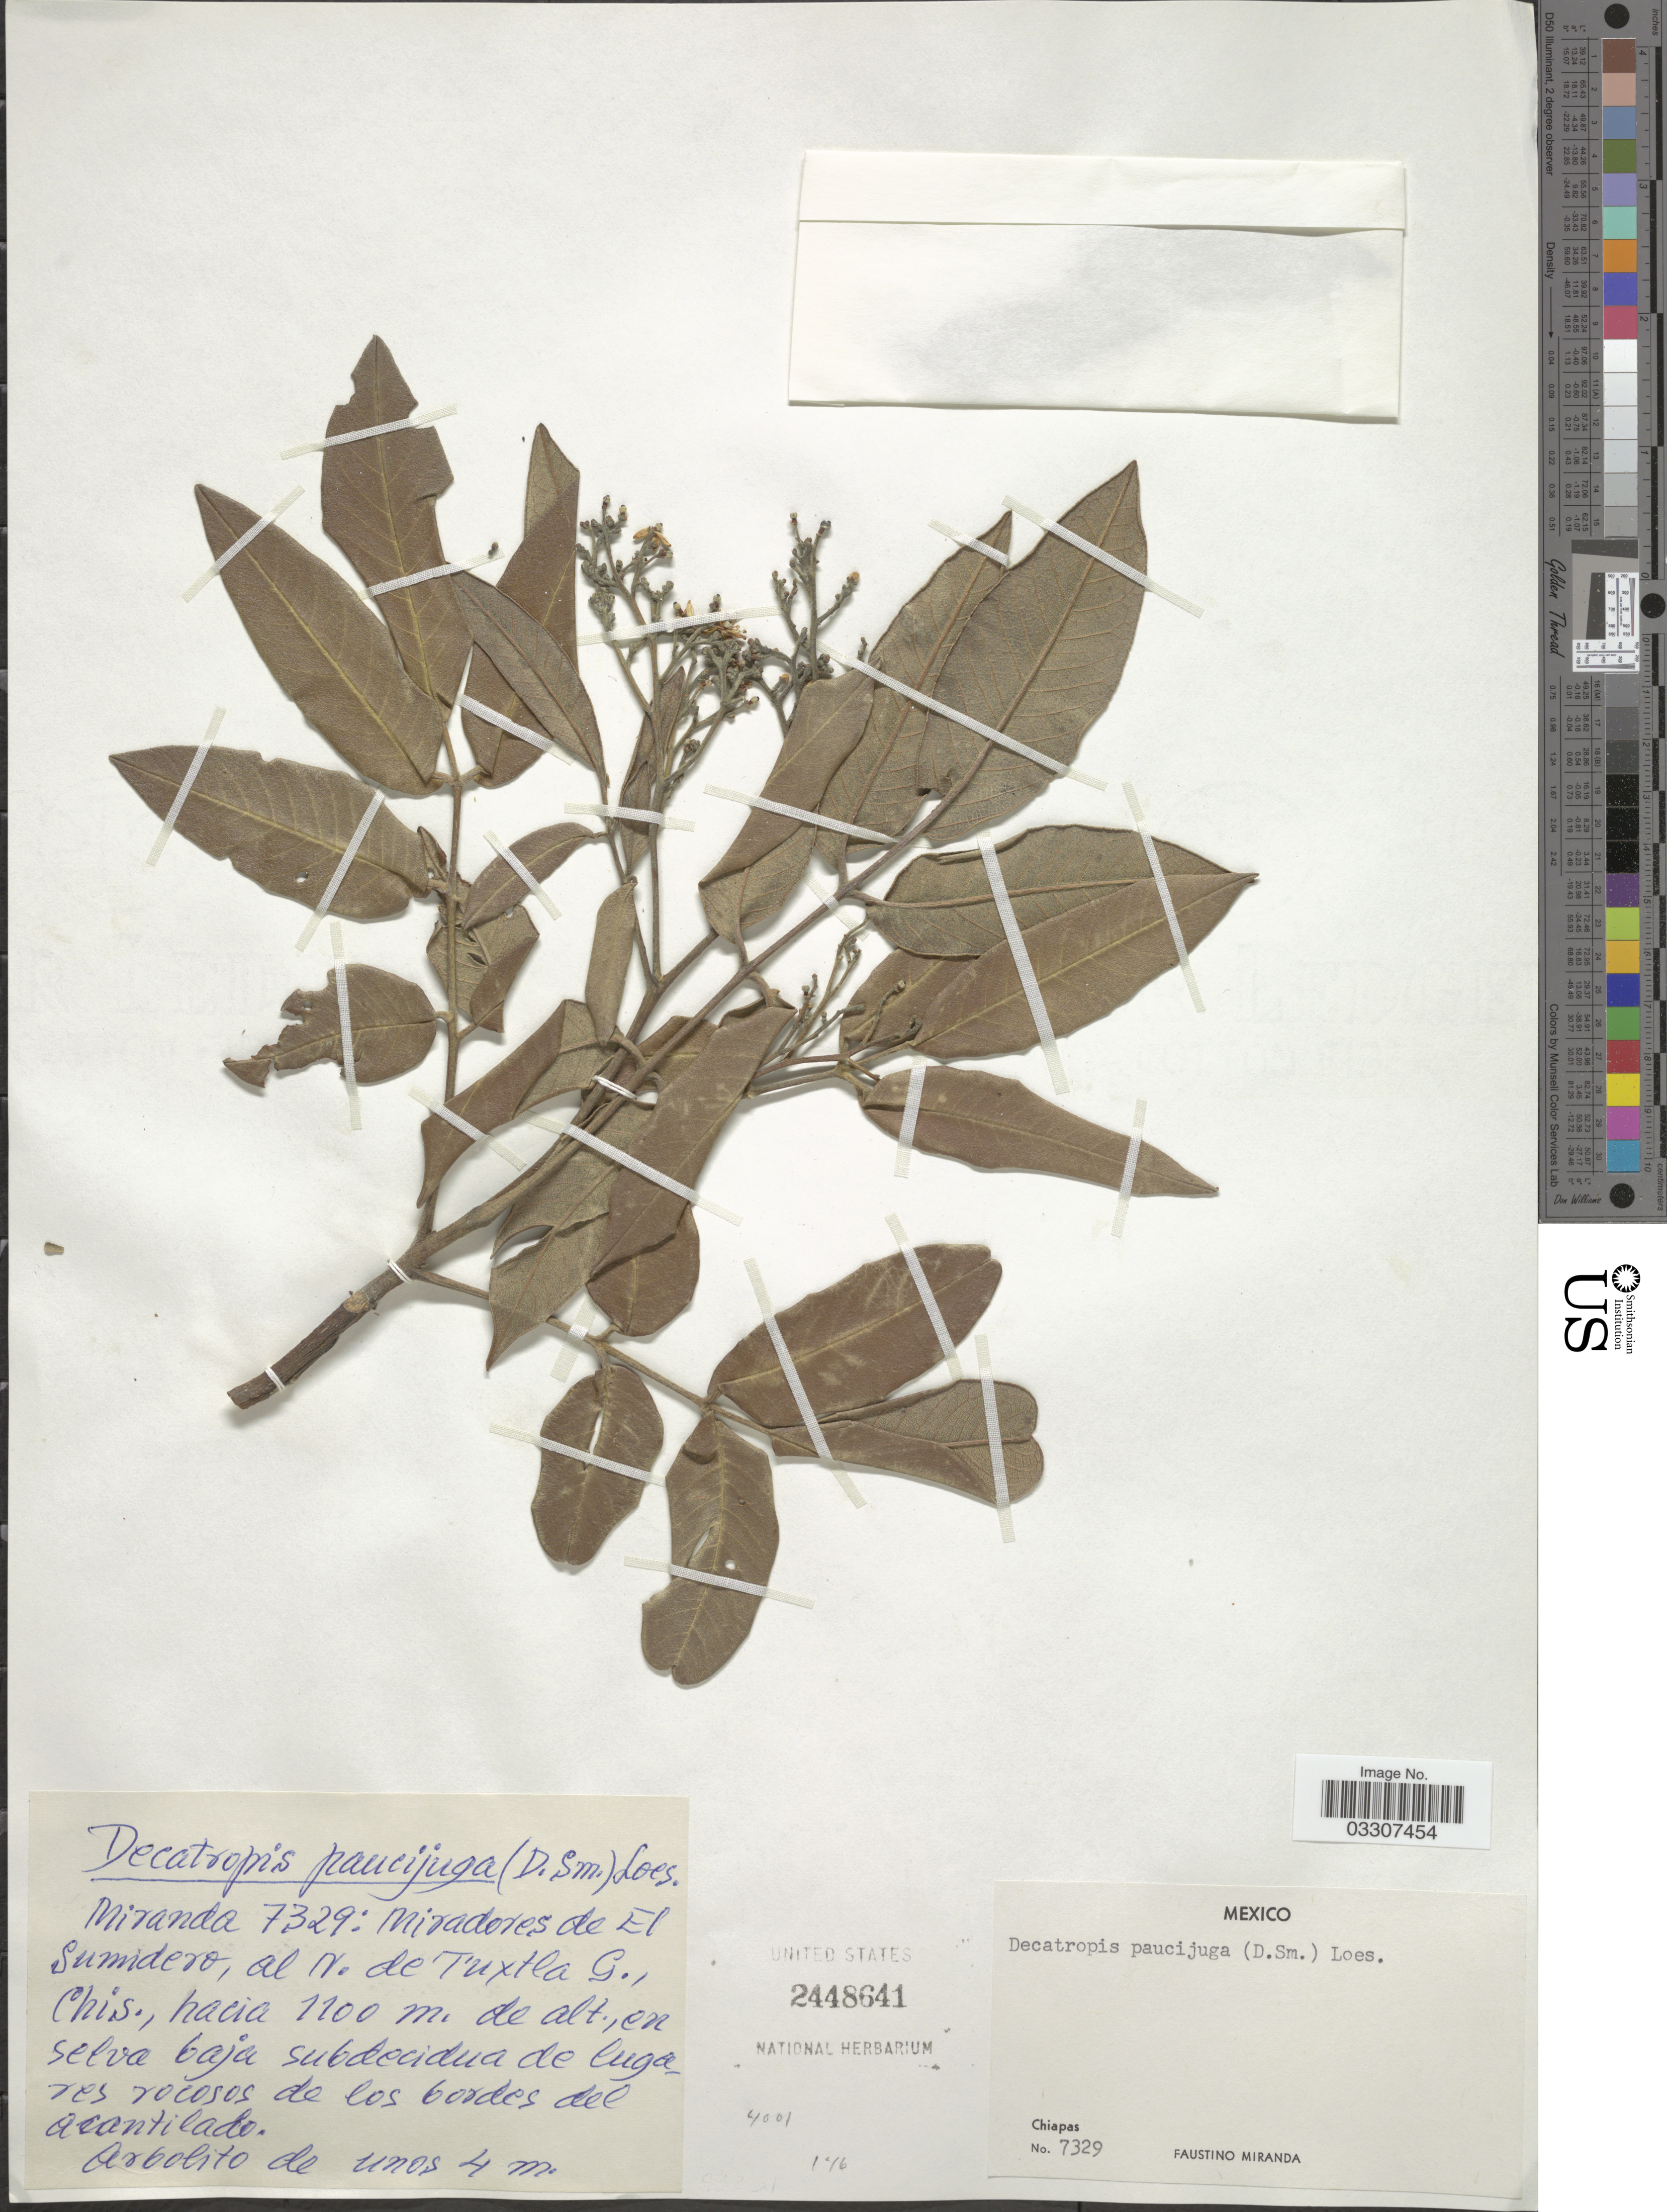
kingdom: Plantae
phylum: Tracheophyta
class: Magnoliopsida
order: Sapindales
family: Rutaceae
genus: Decatropis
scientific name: Decatropis paucijuga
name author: (Donn. Sm.) Loes.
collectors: F. Miranda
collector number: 7329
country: Mexico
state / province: Chiapas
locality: Miradores de El Sumidero, al N. de Tuxtla G., Chis.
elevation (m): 1100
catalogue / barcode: US 2448641